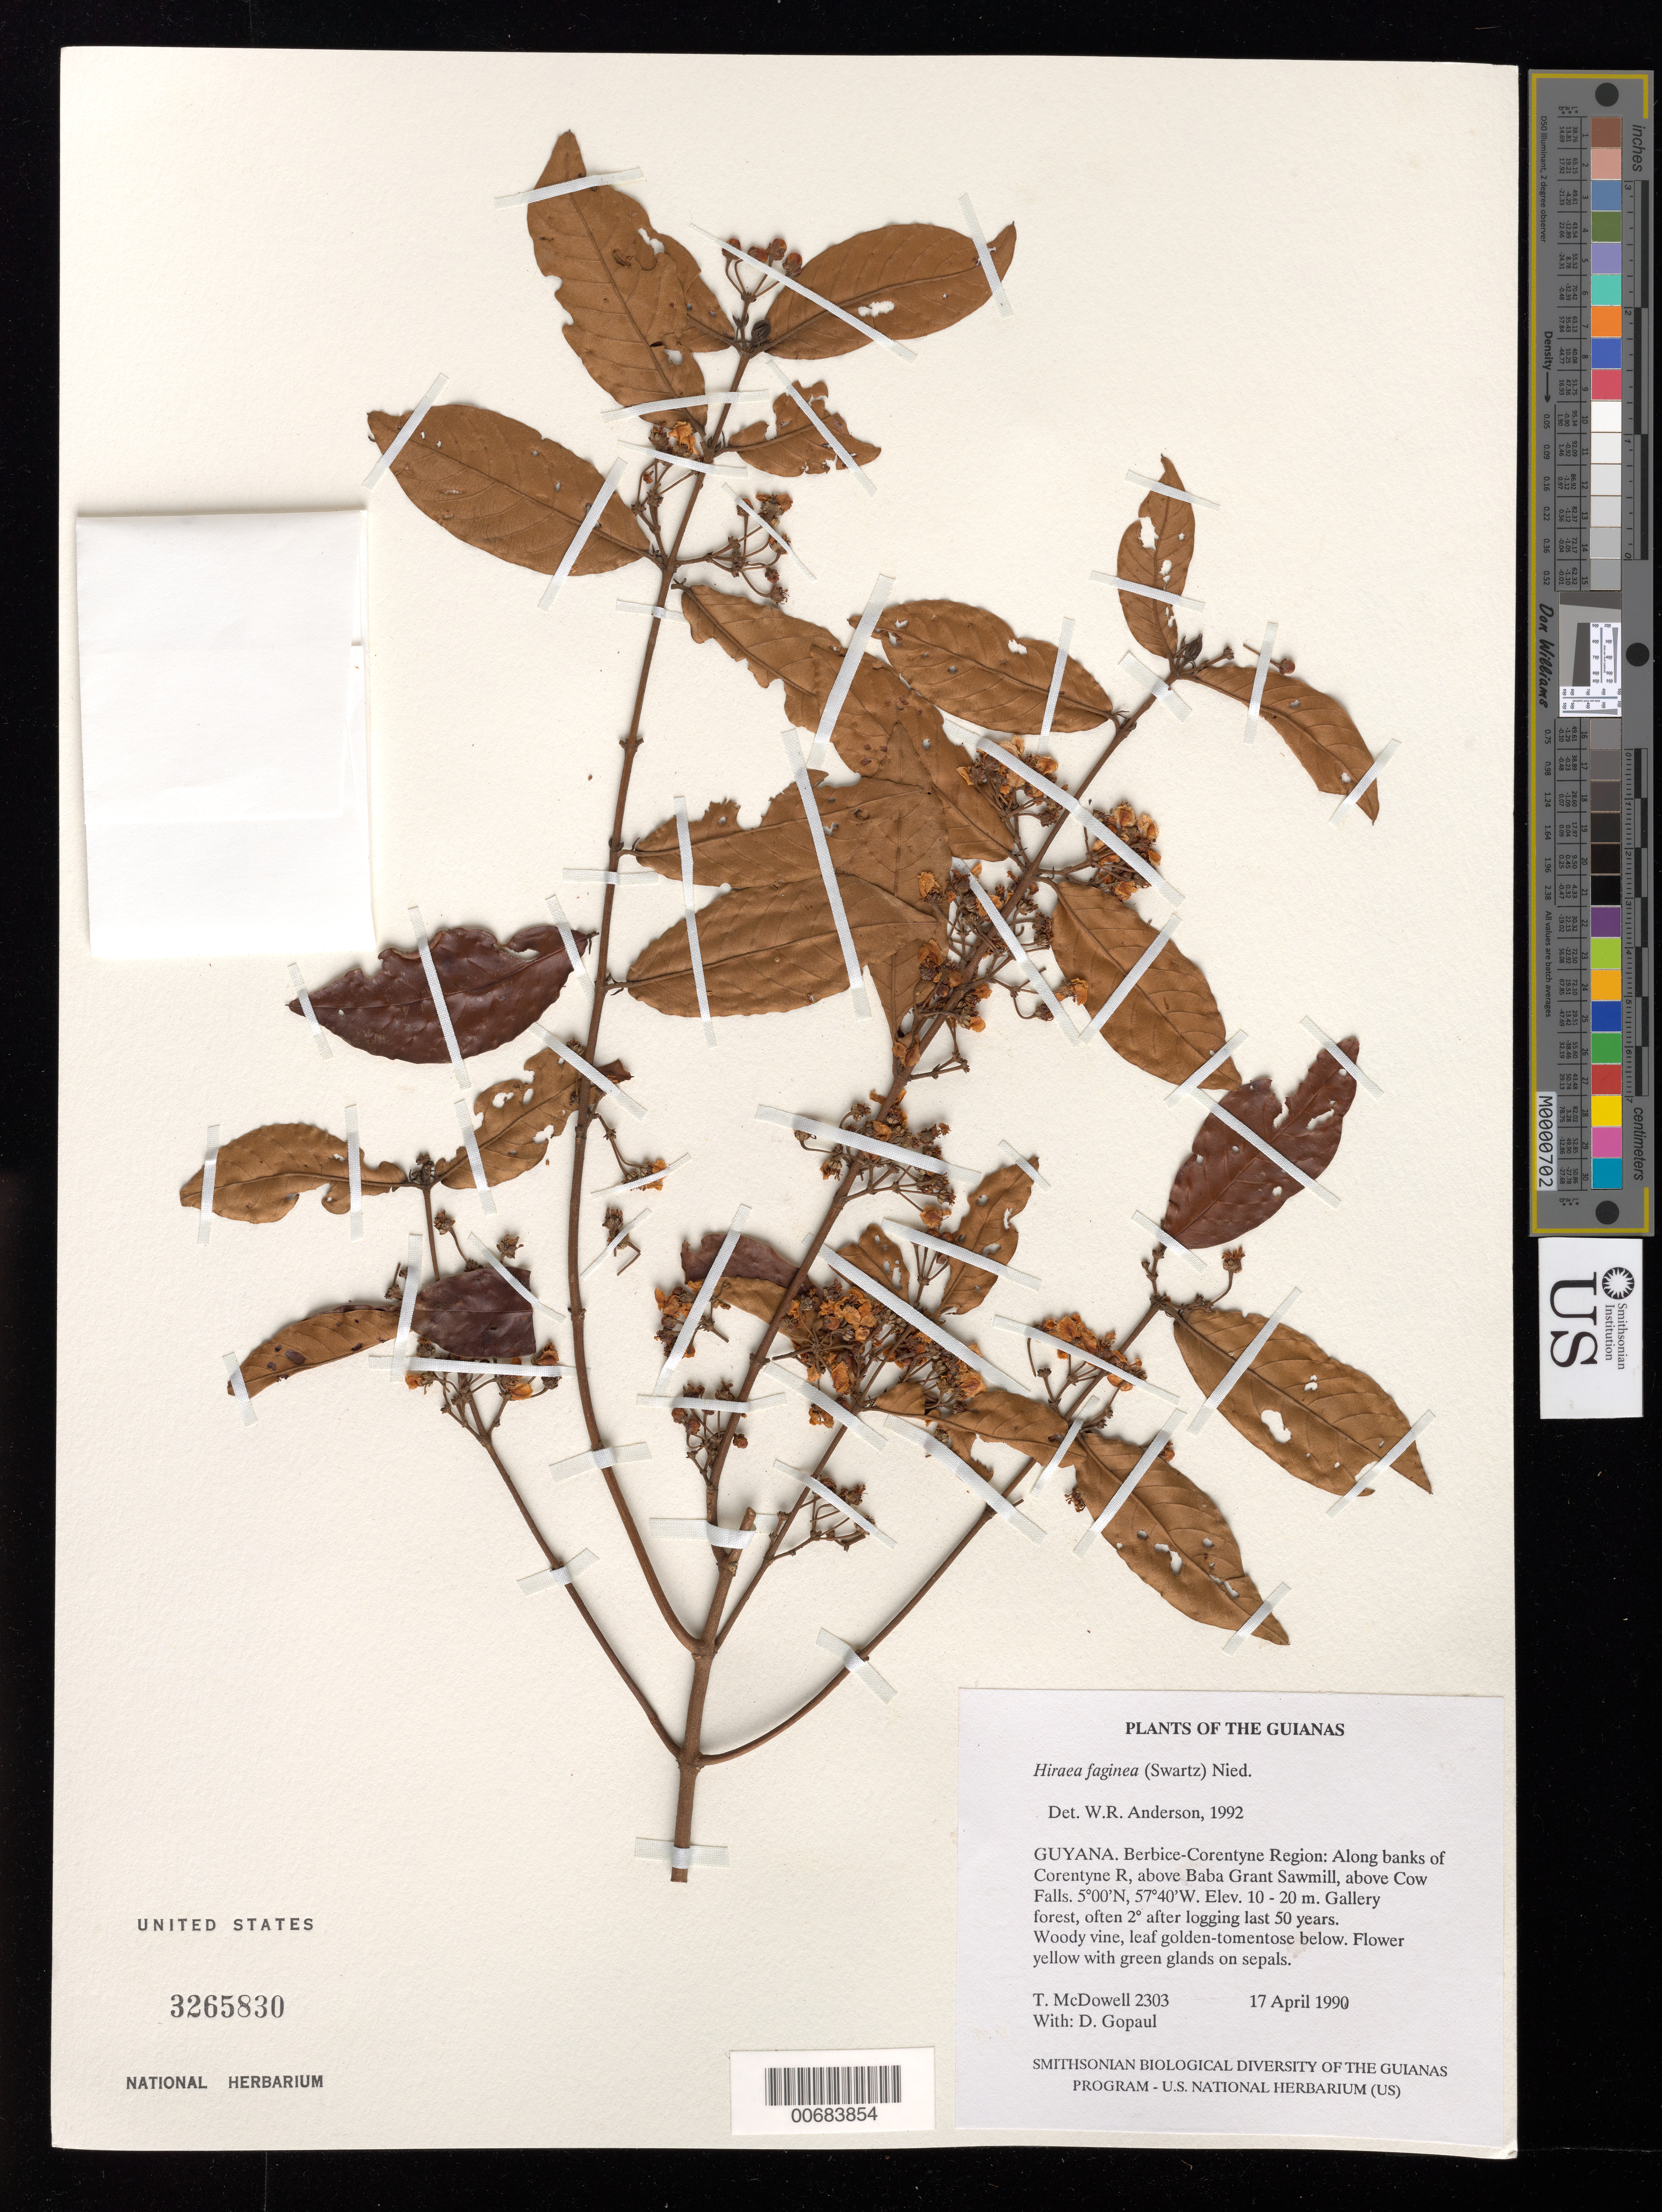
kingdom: Plantae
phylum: Tracheophyta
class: Magnoliopsida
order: Malpighiales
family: Malpighiaceae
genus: Hiraea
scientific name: Hiraea faginea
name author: (Sw.) Nied.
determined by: Anderson, W. R., (MICH), University of Michigan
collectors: T. McDowell & D. Gopaul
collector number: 2303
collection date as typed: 17 April 1990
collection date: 1990-04-17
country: Guyana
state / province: E. Berbice-Corentyne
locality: Along banks of Corentyne River, above Baba Grant Sawmill, above Cow Falls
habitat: Gallery forest, often secondary after logging last 50 years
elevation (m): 10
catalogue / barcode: US 3265830